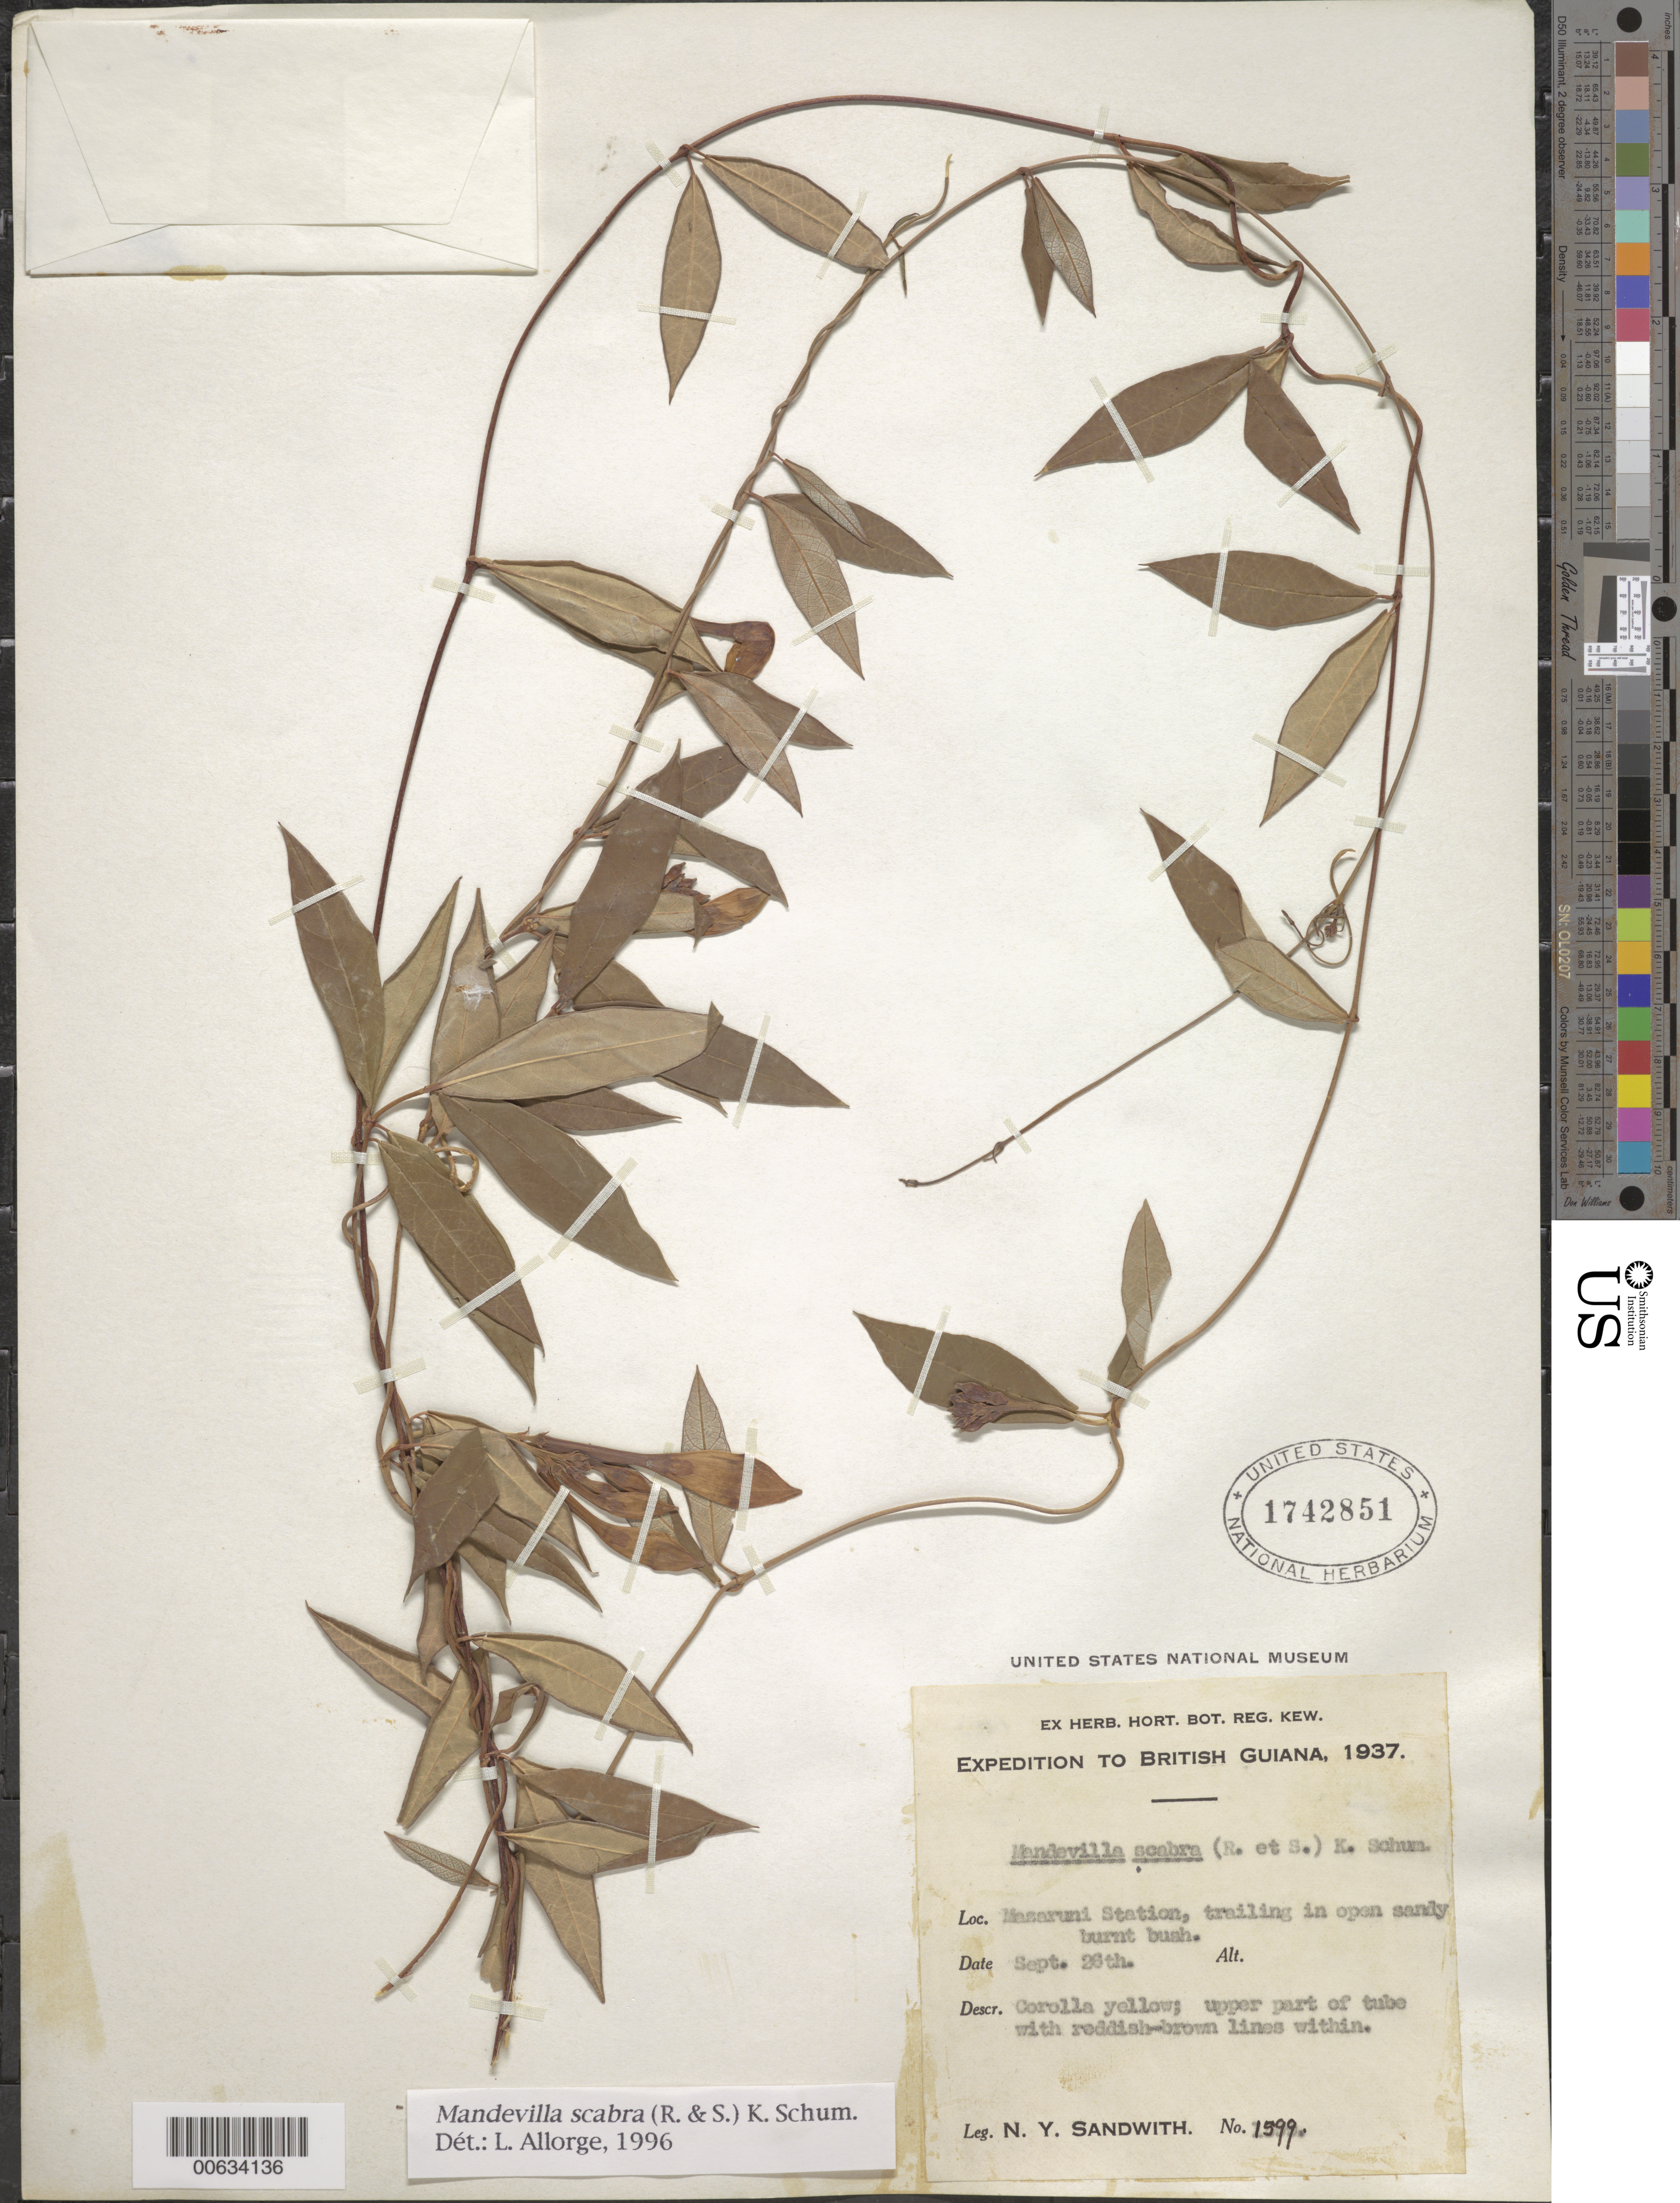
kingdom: Plantae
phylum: Tracheophyta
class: Magnoliopsida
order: Gentianales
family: Apocynaceae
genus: Mandevilla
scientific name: Mandevilla scabra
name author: (Hoffmanns. ex Roem. & Schult.) K. Schum.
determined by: Allorge, L.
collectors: N. Y. Sandwith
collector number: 1599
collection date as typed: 26-Sep-37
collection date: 1937-09-26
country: Guyana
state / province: Cuyuni-Mazaruni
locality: Mazaruni Station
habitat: Open sandy burnt bush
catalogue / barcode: US 1742851